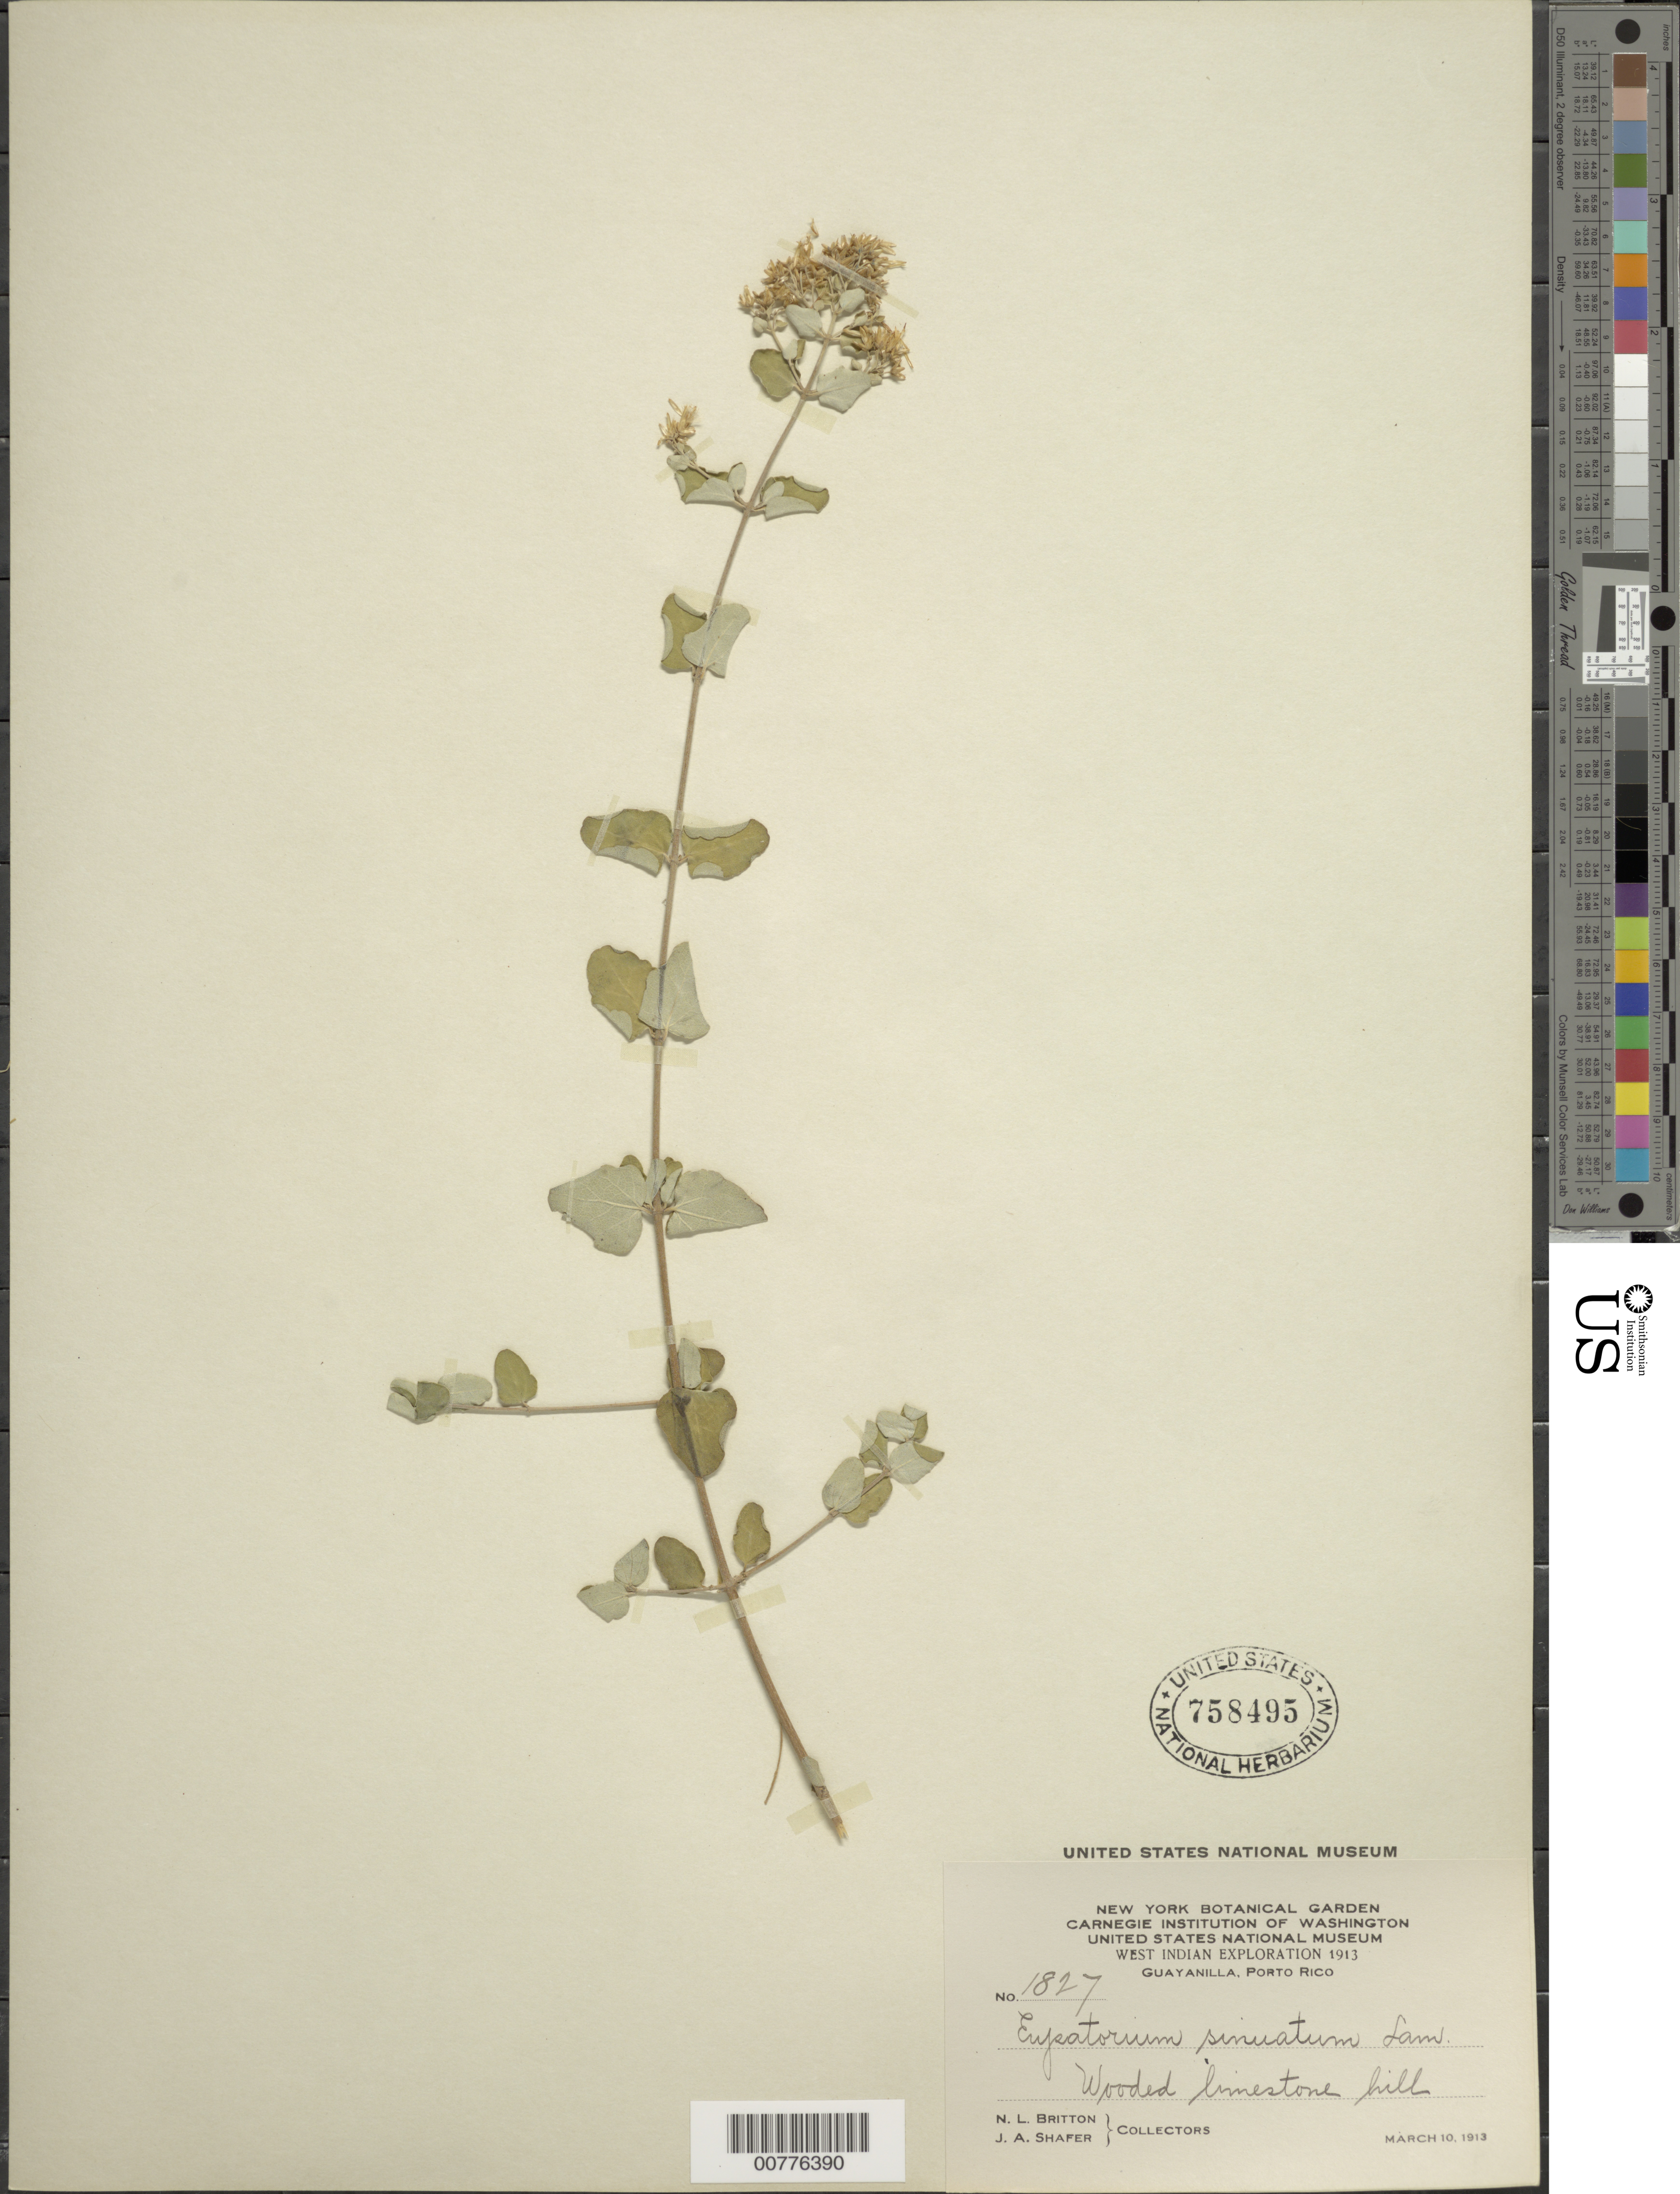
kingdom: Plantae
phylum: Tracheophyta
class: Magnoliopsida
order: Asterales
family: Asteraceae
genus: Chromolaena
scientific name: Chromolaena sinuata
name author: (Lam.) R.M. King & H. Rob.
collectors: N. Britton & J. A. Shafer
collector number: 1827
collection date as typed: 10 Mar 1913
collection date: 1913-03-10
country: Puerto Rico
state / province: Guayanilla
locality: Guayanilla, wooded limestone hill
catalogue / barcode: US 758495